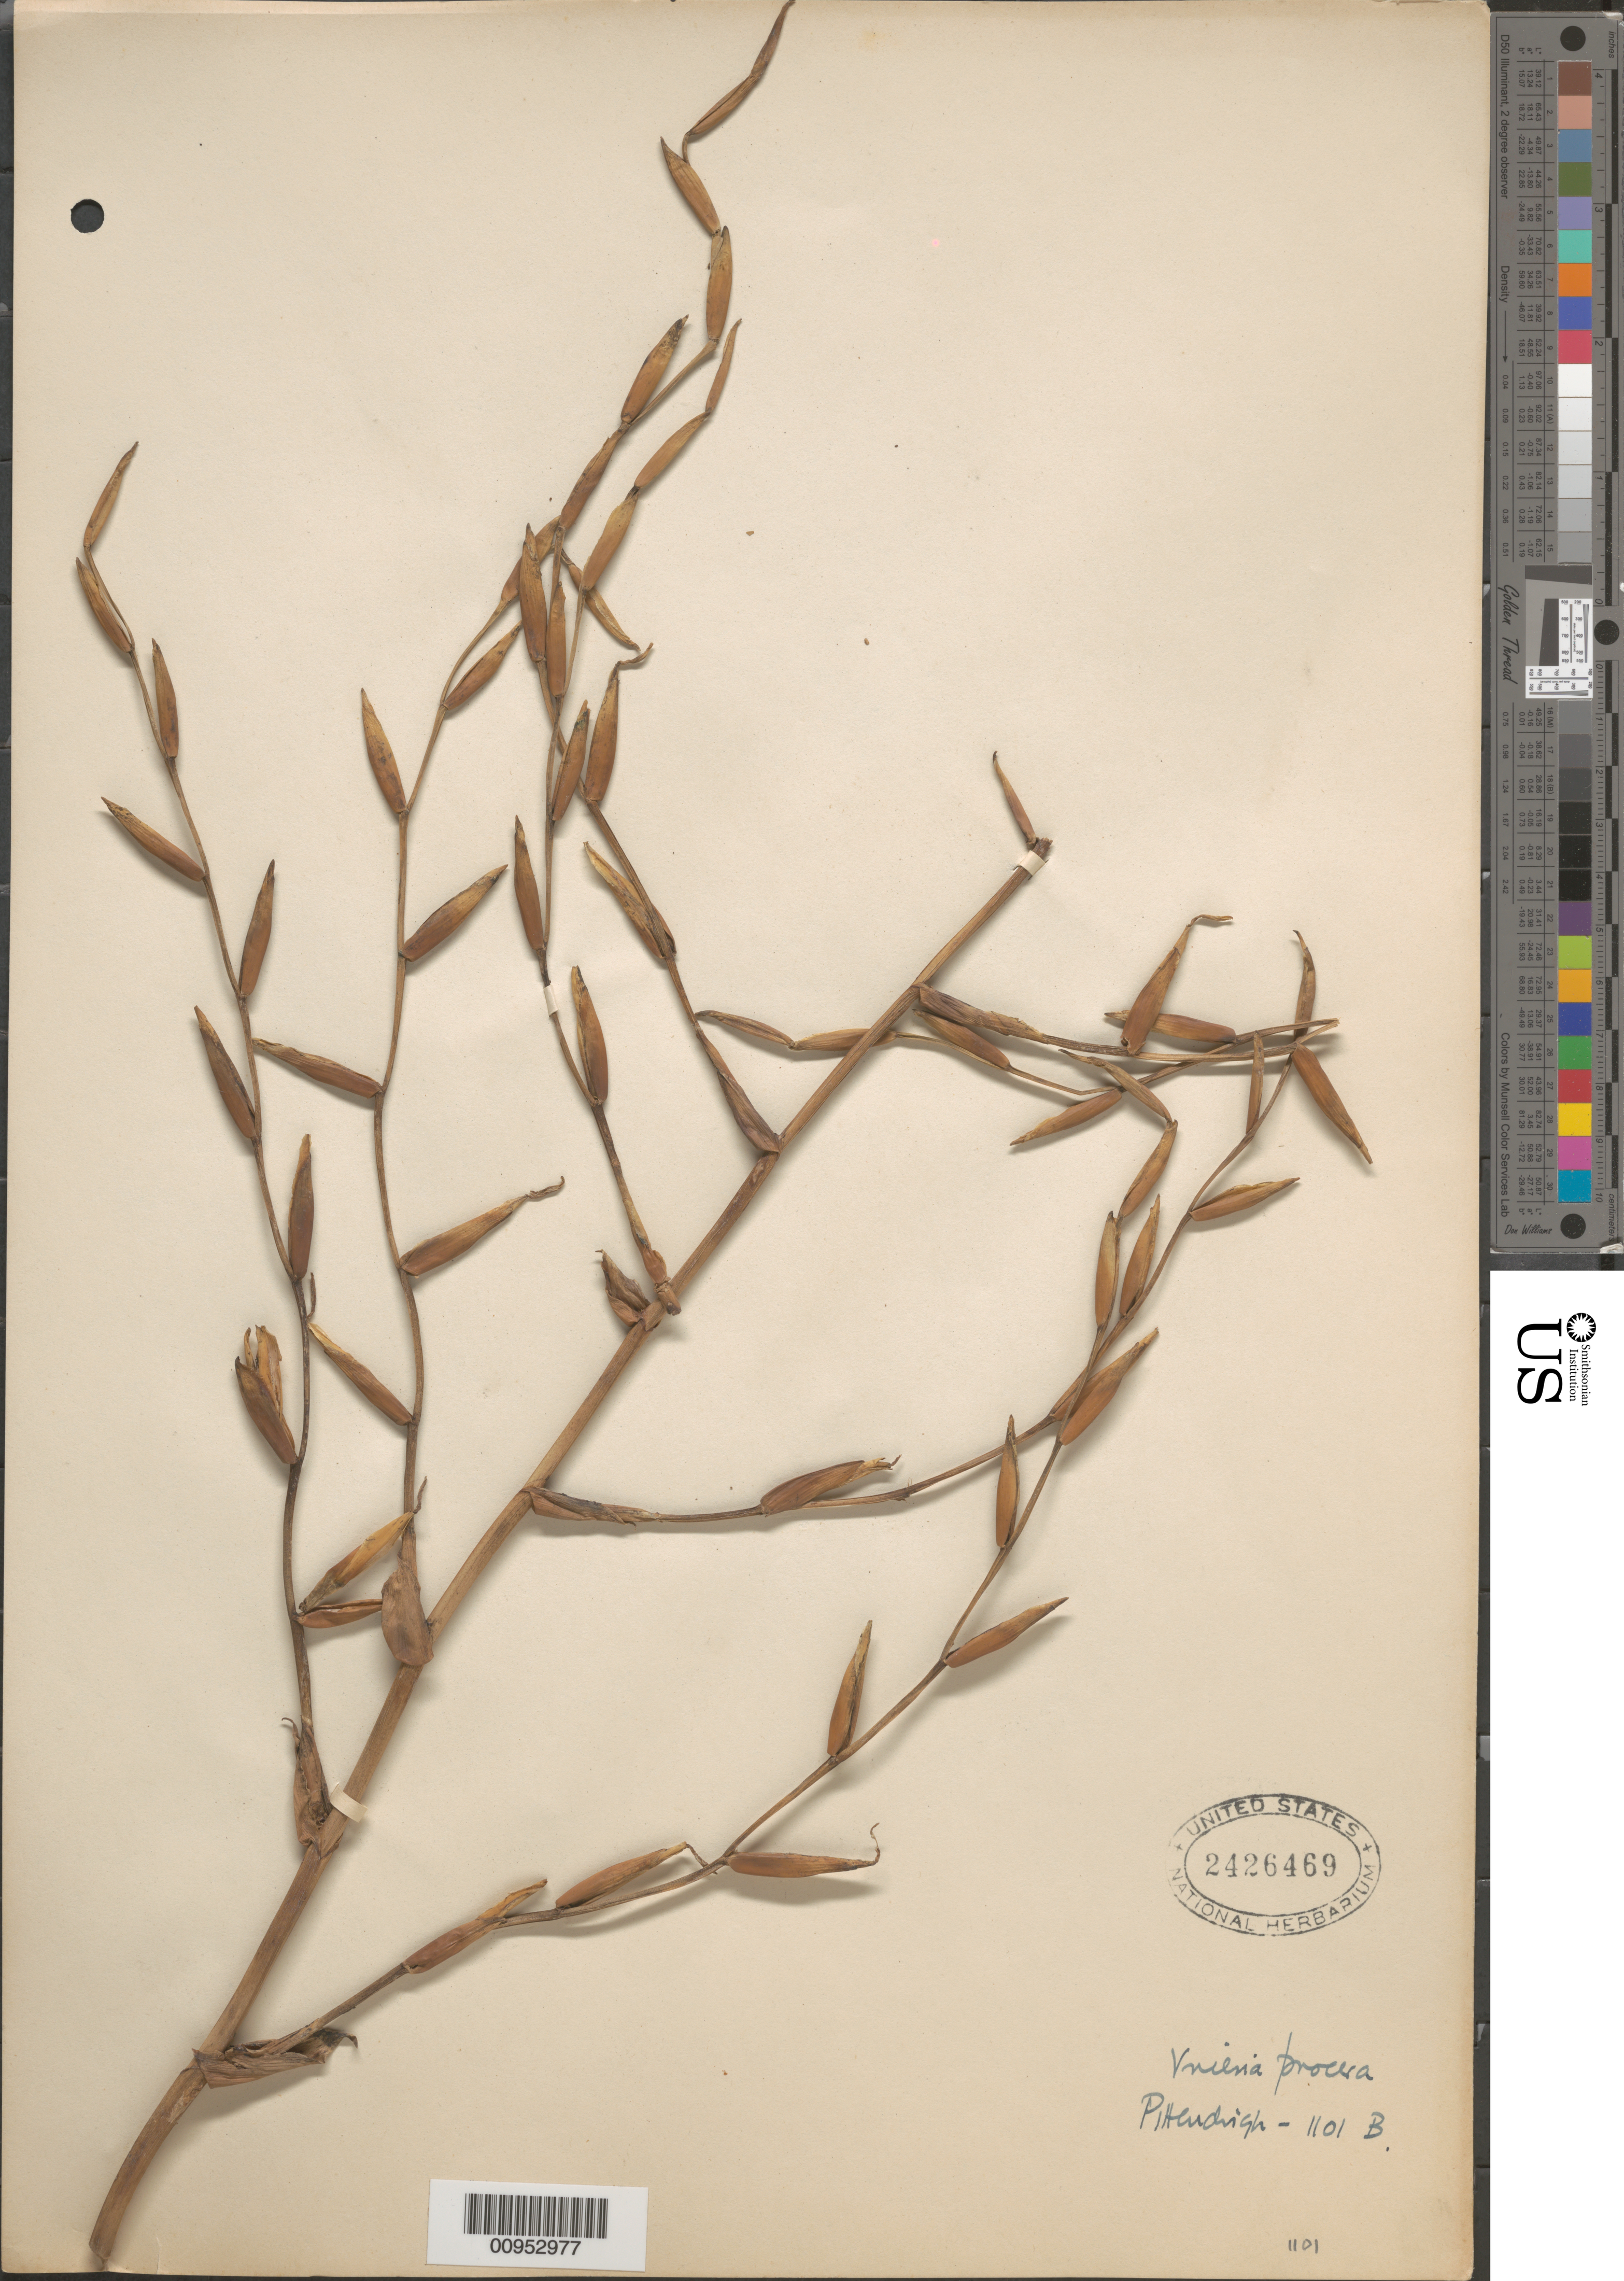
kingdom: Plantae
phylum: Tracheophyta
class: Liliopsida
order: Poales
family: Bromeliaceae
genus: Vriesea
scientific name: Vriesea procera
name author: (Mart. ex Schult. & Schult. f.) Wittm.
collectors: C. S. Pittendrigh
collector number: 1101B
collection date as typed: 1944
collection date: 1944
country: Trinidad and Tobago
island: Trinidad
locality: Tamana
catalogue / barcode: US 2426469